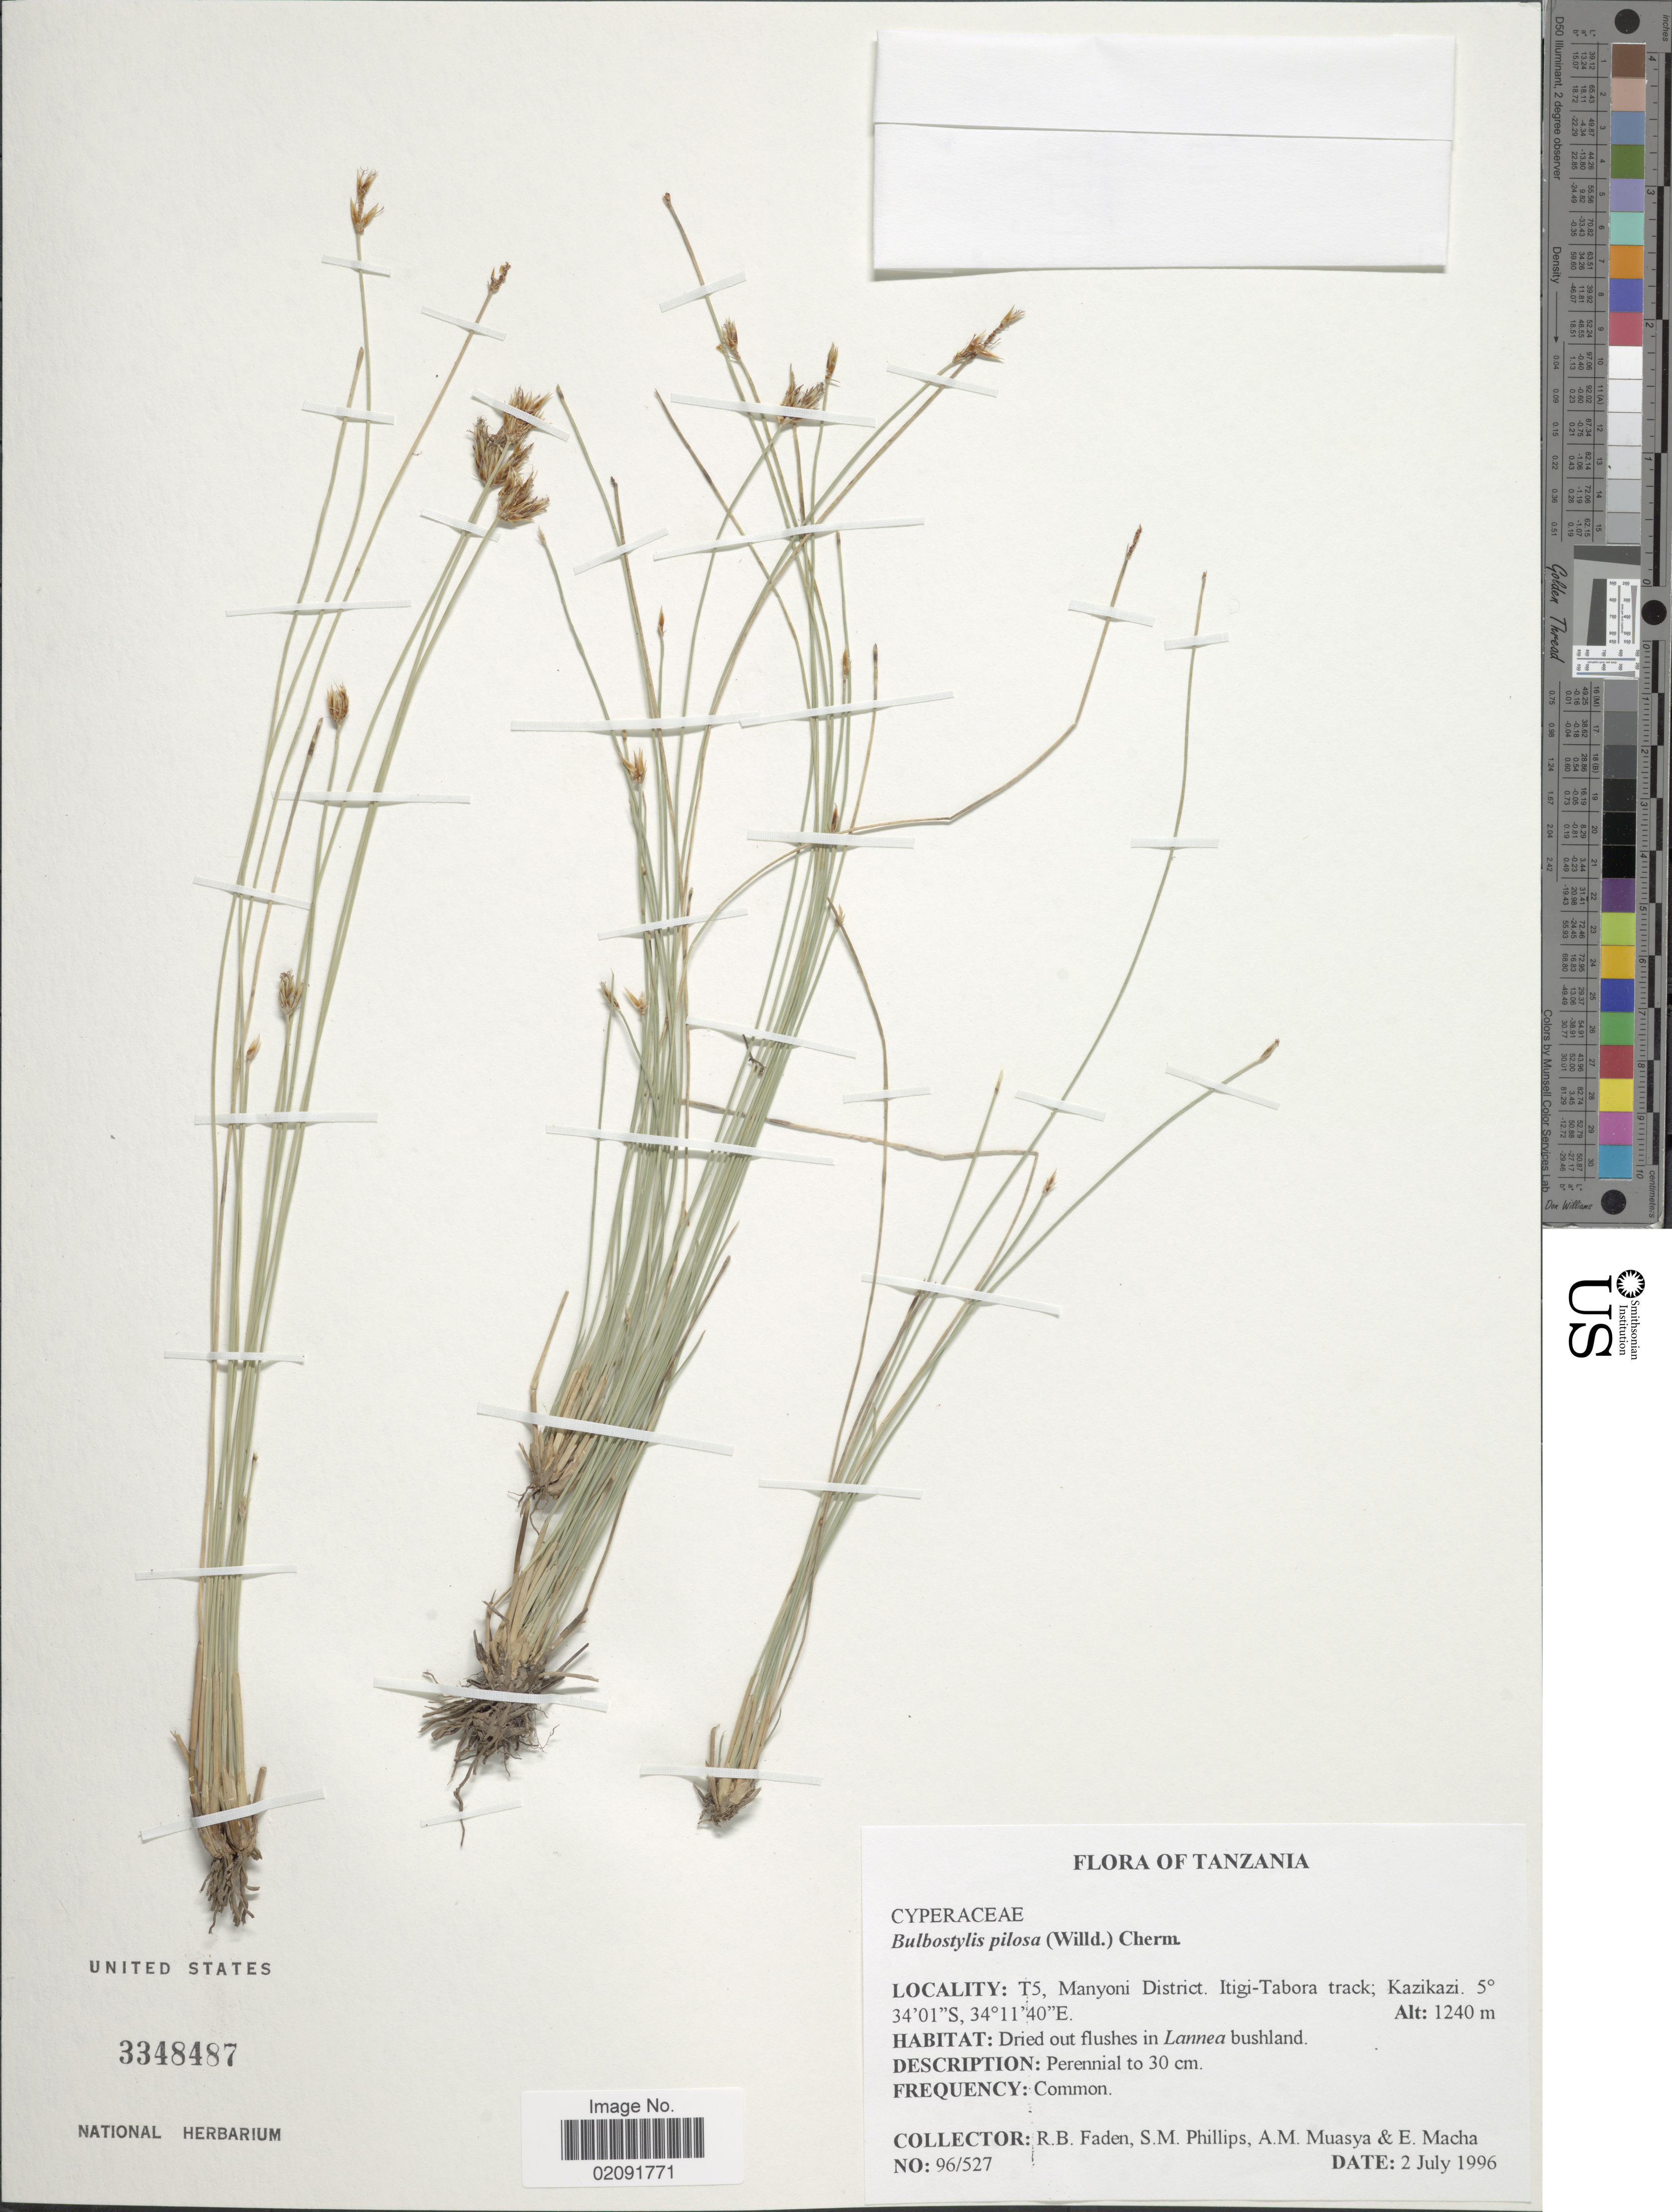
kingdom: Plantae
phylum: Tracheophyta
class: Liliopsida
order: Poales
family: Cyperaceae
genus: Bulbostylis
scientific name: Bulbostylis pilosa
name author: (Willd.) Cherm.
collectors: R. B. Faden, S. M. Phillips, A. Muasya & E. Macha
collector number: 96/527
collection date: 1996-07-02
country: Tanzania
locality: T5, Manyoni District. Itigi-Tabora track; Kazikazi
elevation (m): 1240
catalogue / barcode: US 3348487